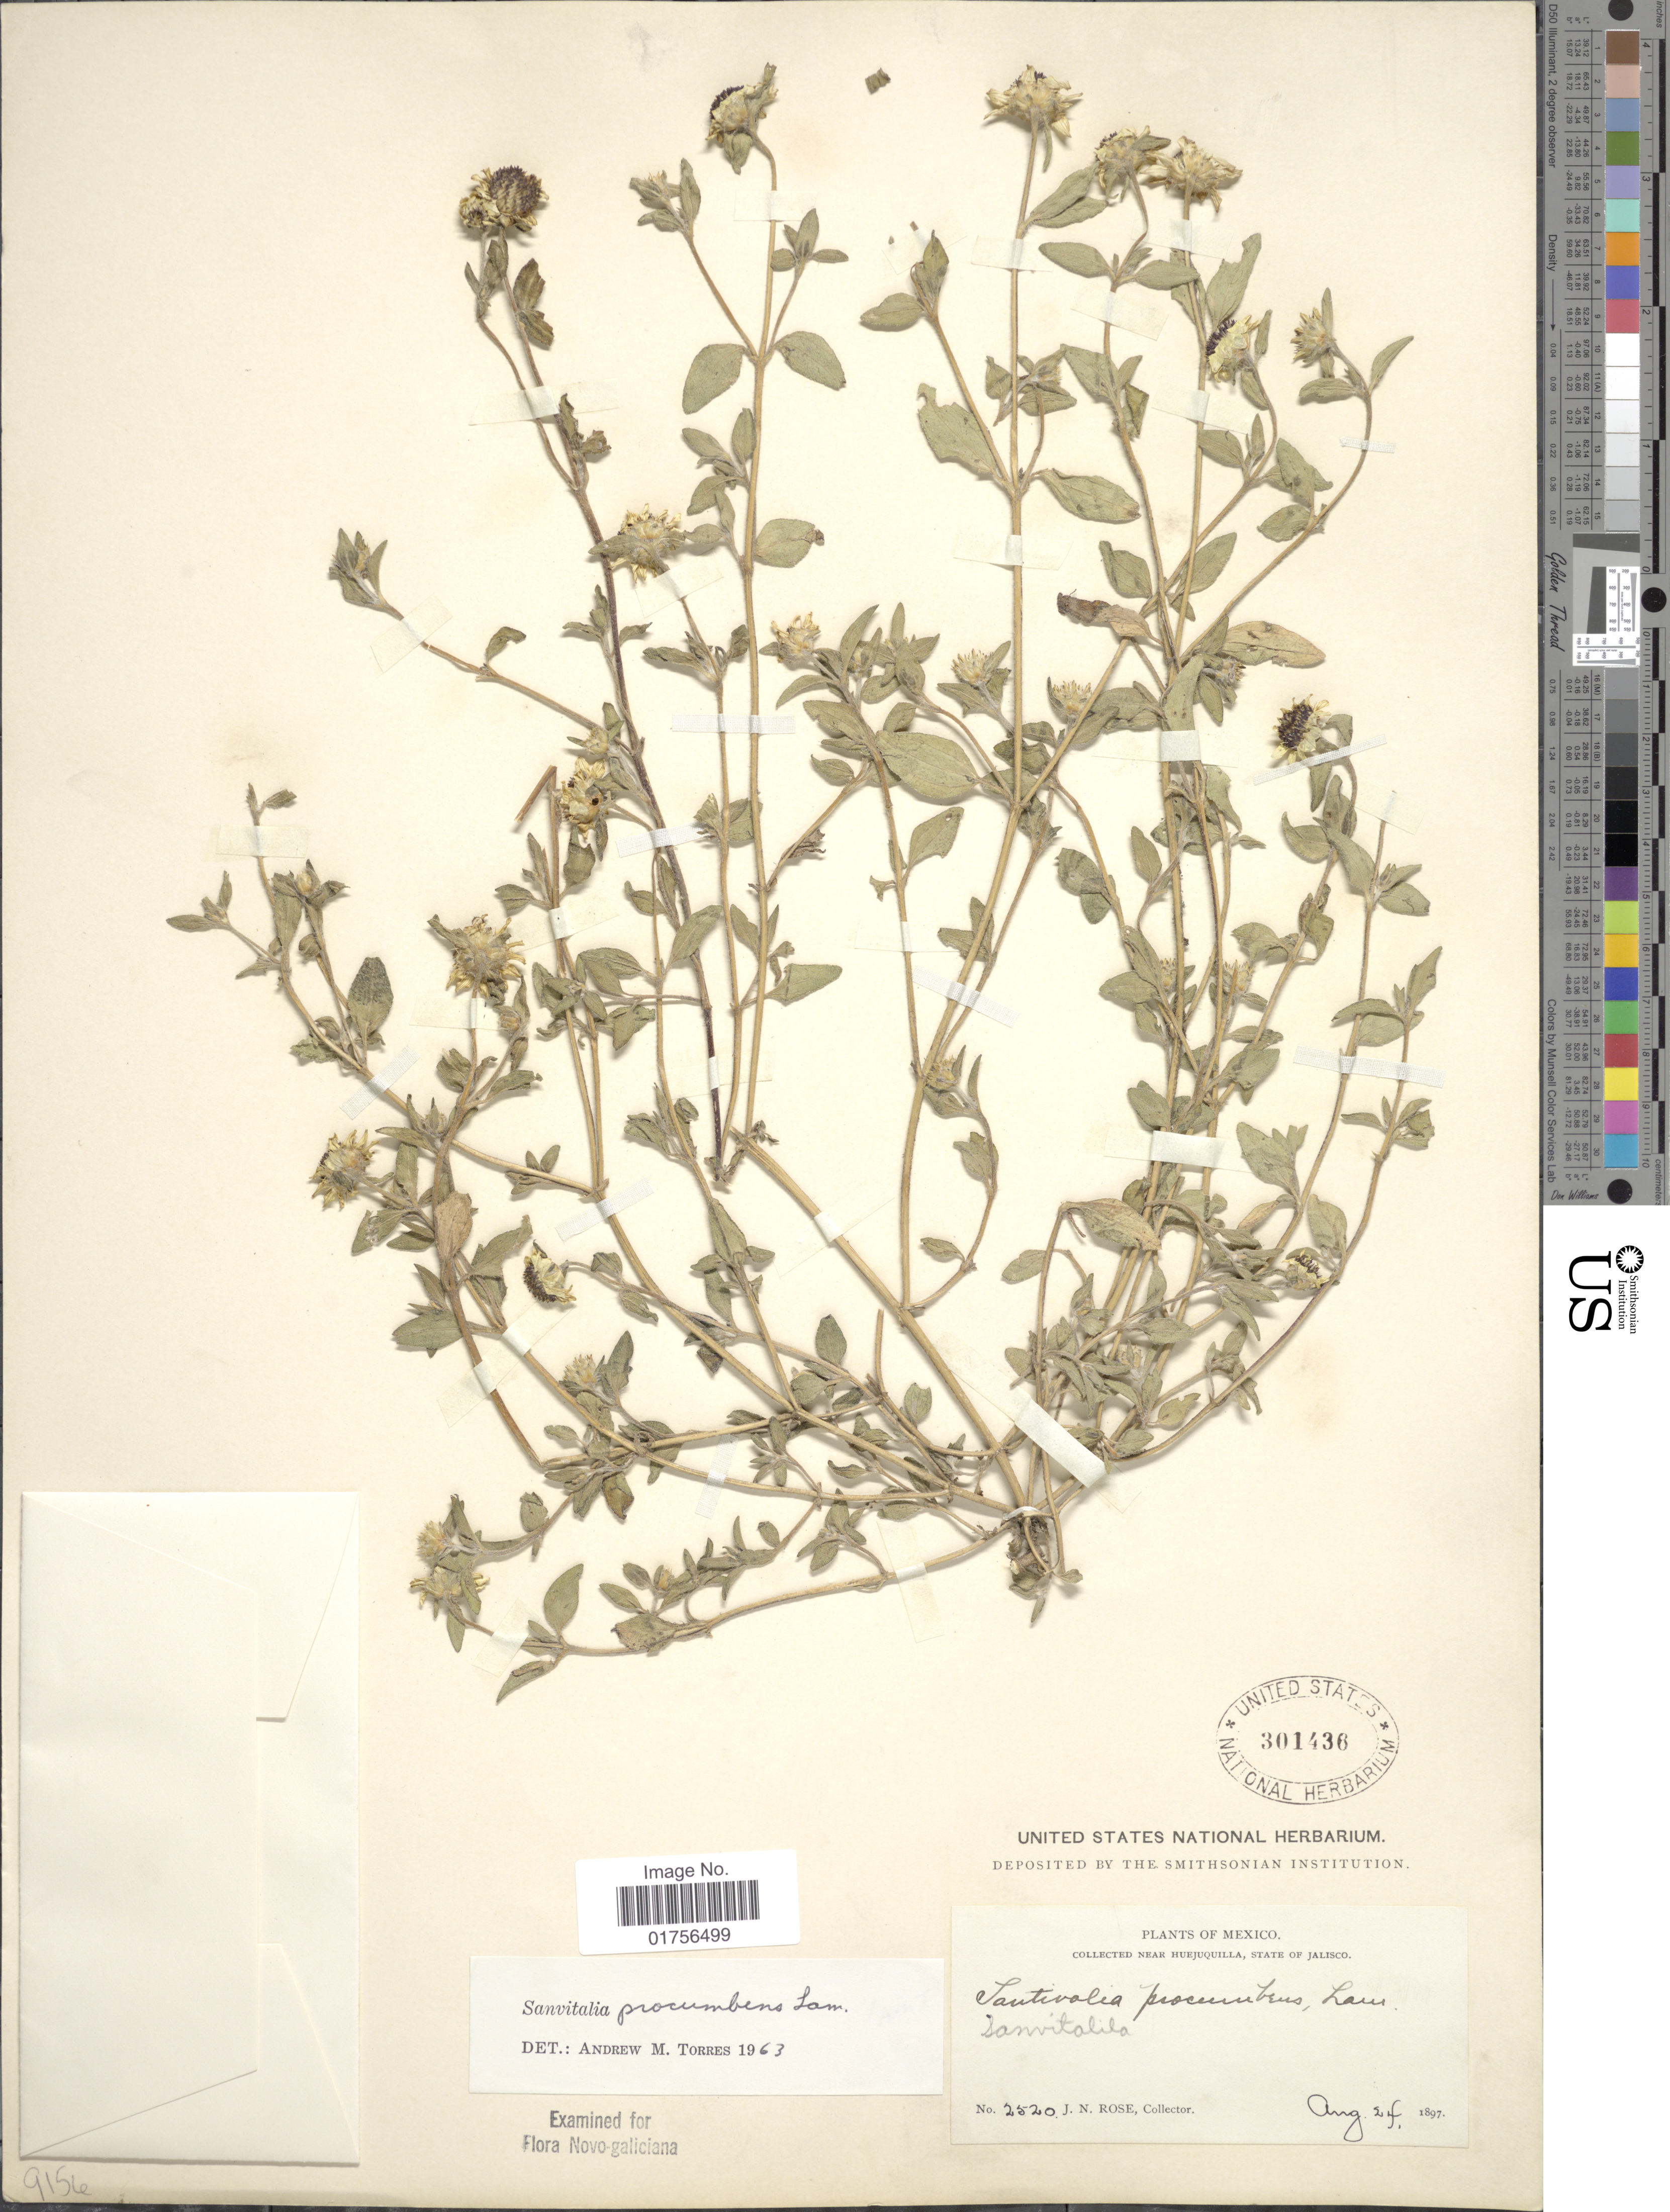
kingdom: Plantae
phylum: Tracheophyta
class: Magnoliopsida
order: Asterales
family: Asteraceae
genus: Sanvitalia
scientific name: Sanvitalia procumbens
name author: Lam.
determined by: Skibicki, Samuel V.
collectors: J. N. Rose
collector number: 2520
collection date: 1897-08-24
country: Mexico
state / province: Jalisco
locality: Near Huejuquilla, State of Jalisco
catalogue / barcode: US 301436